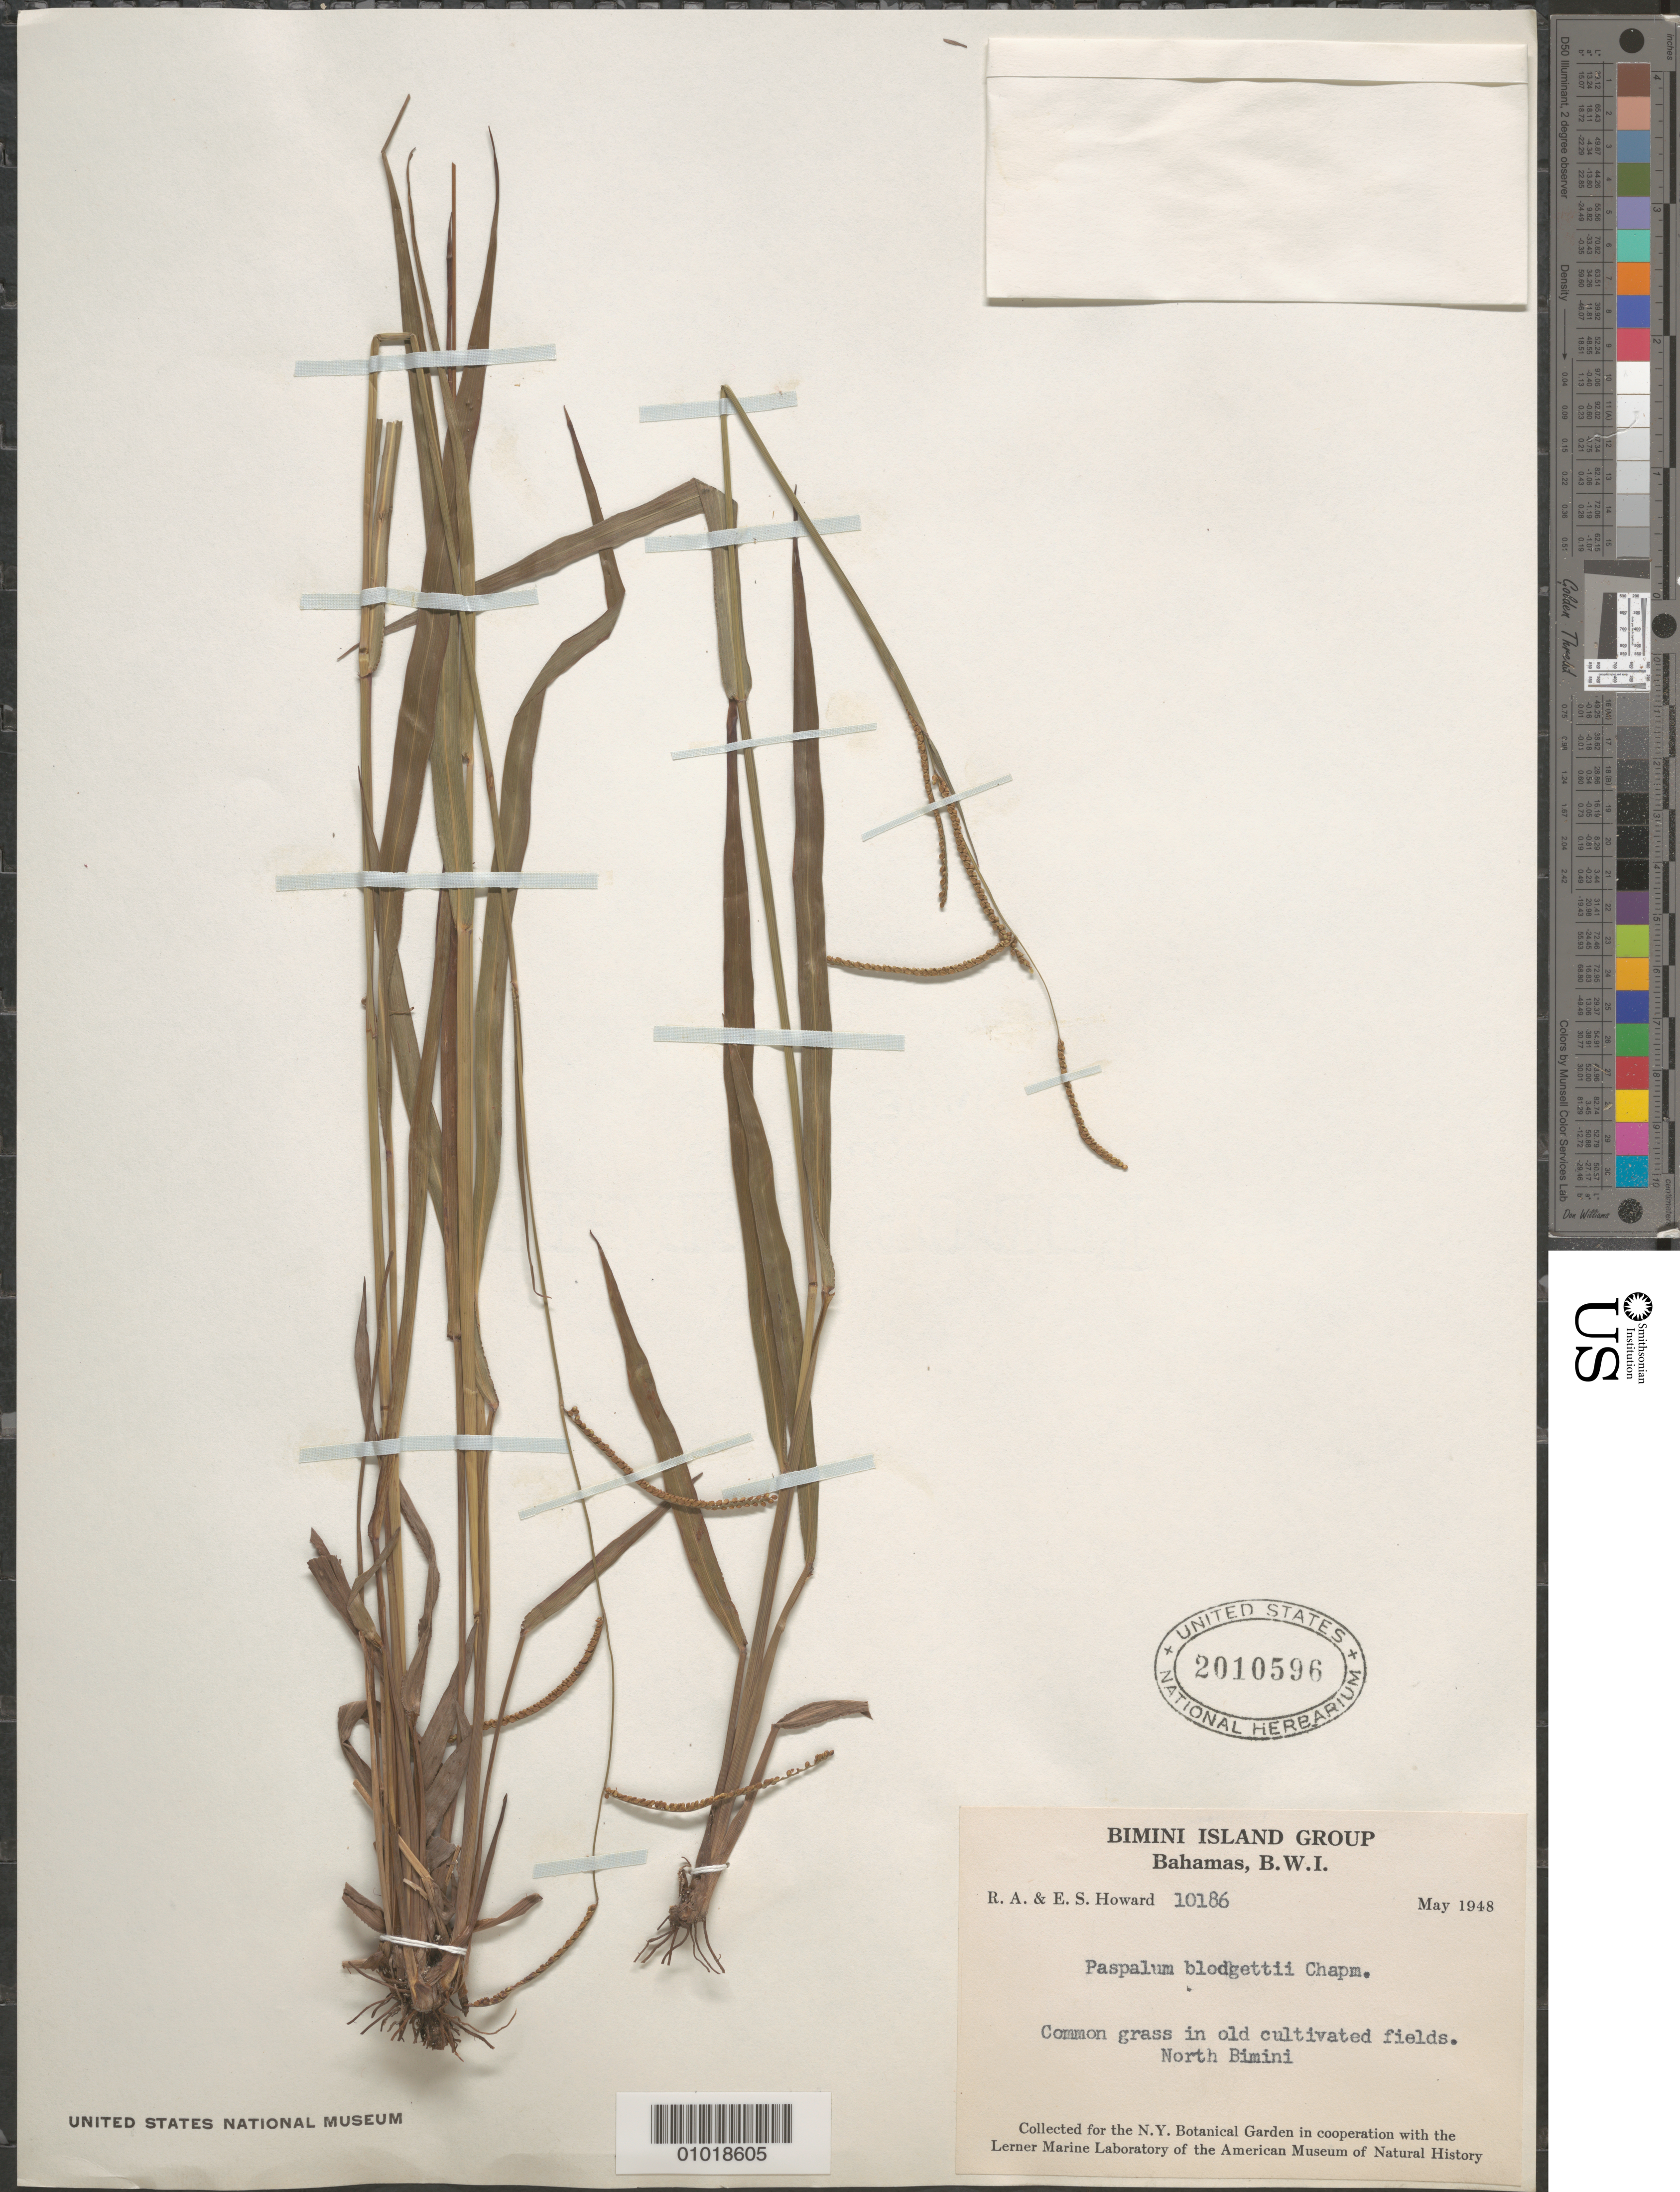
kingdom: Plantae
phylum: Tracheophyta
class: Liliopsida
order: Poales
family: Poaceae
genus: Paspalum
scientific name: Paspalum blodgettii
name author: Chapm.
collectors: P. Howard & E. S. Howard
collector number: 10186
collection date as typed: May 1948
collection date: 1948-05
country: Bahamas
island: Bimini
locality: N Bimini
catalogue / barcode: US 2010596